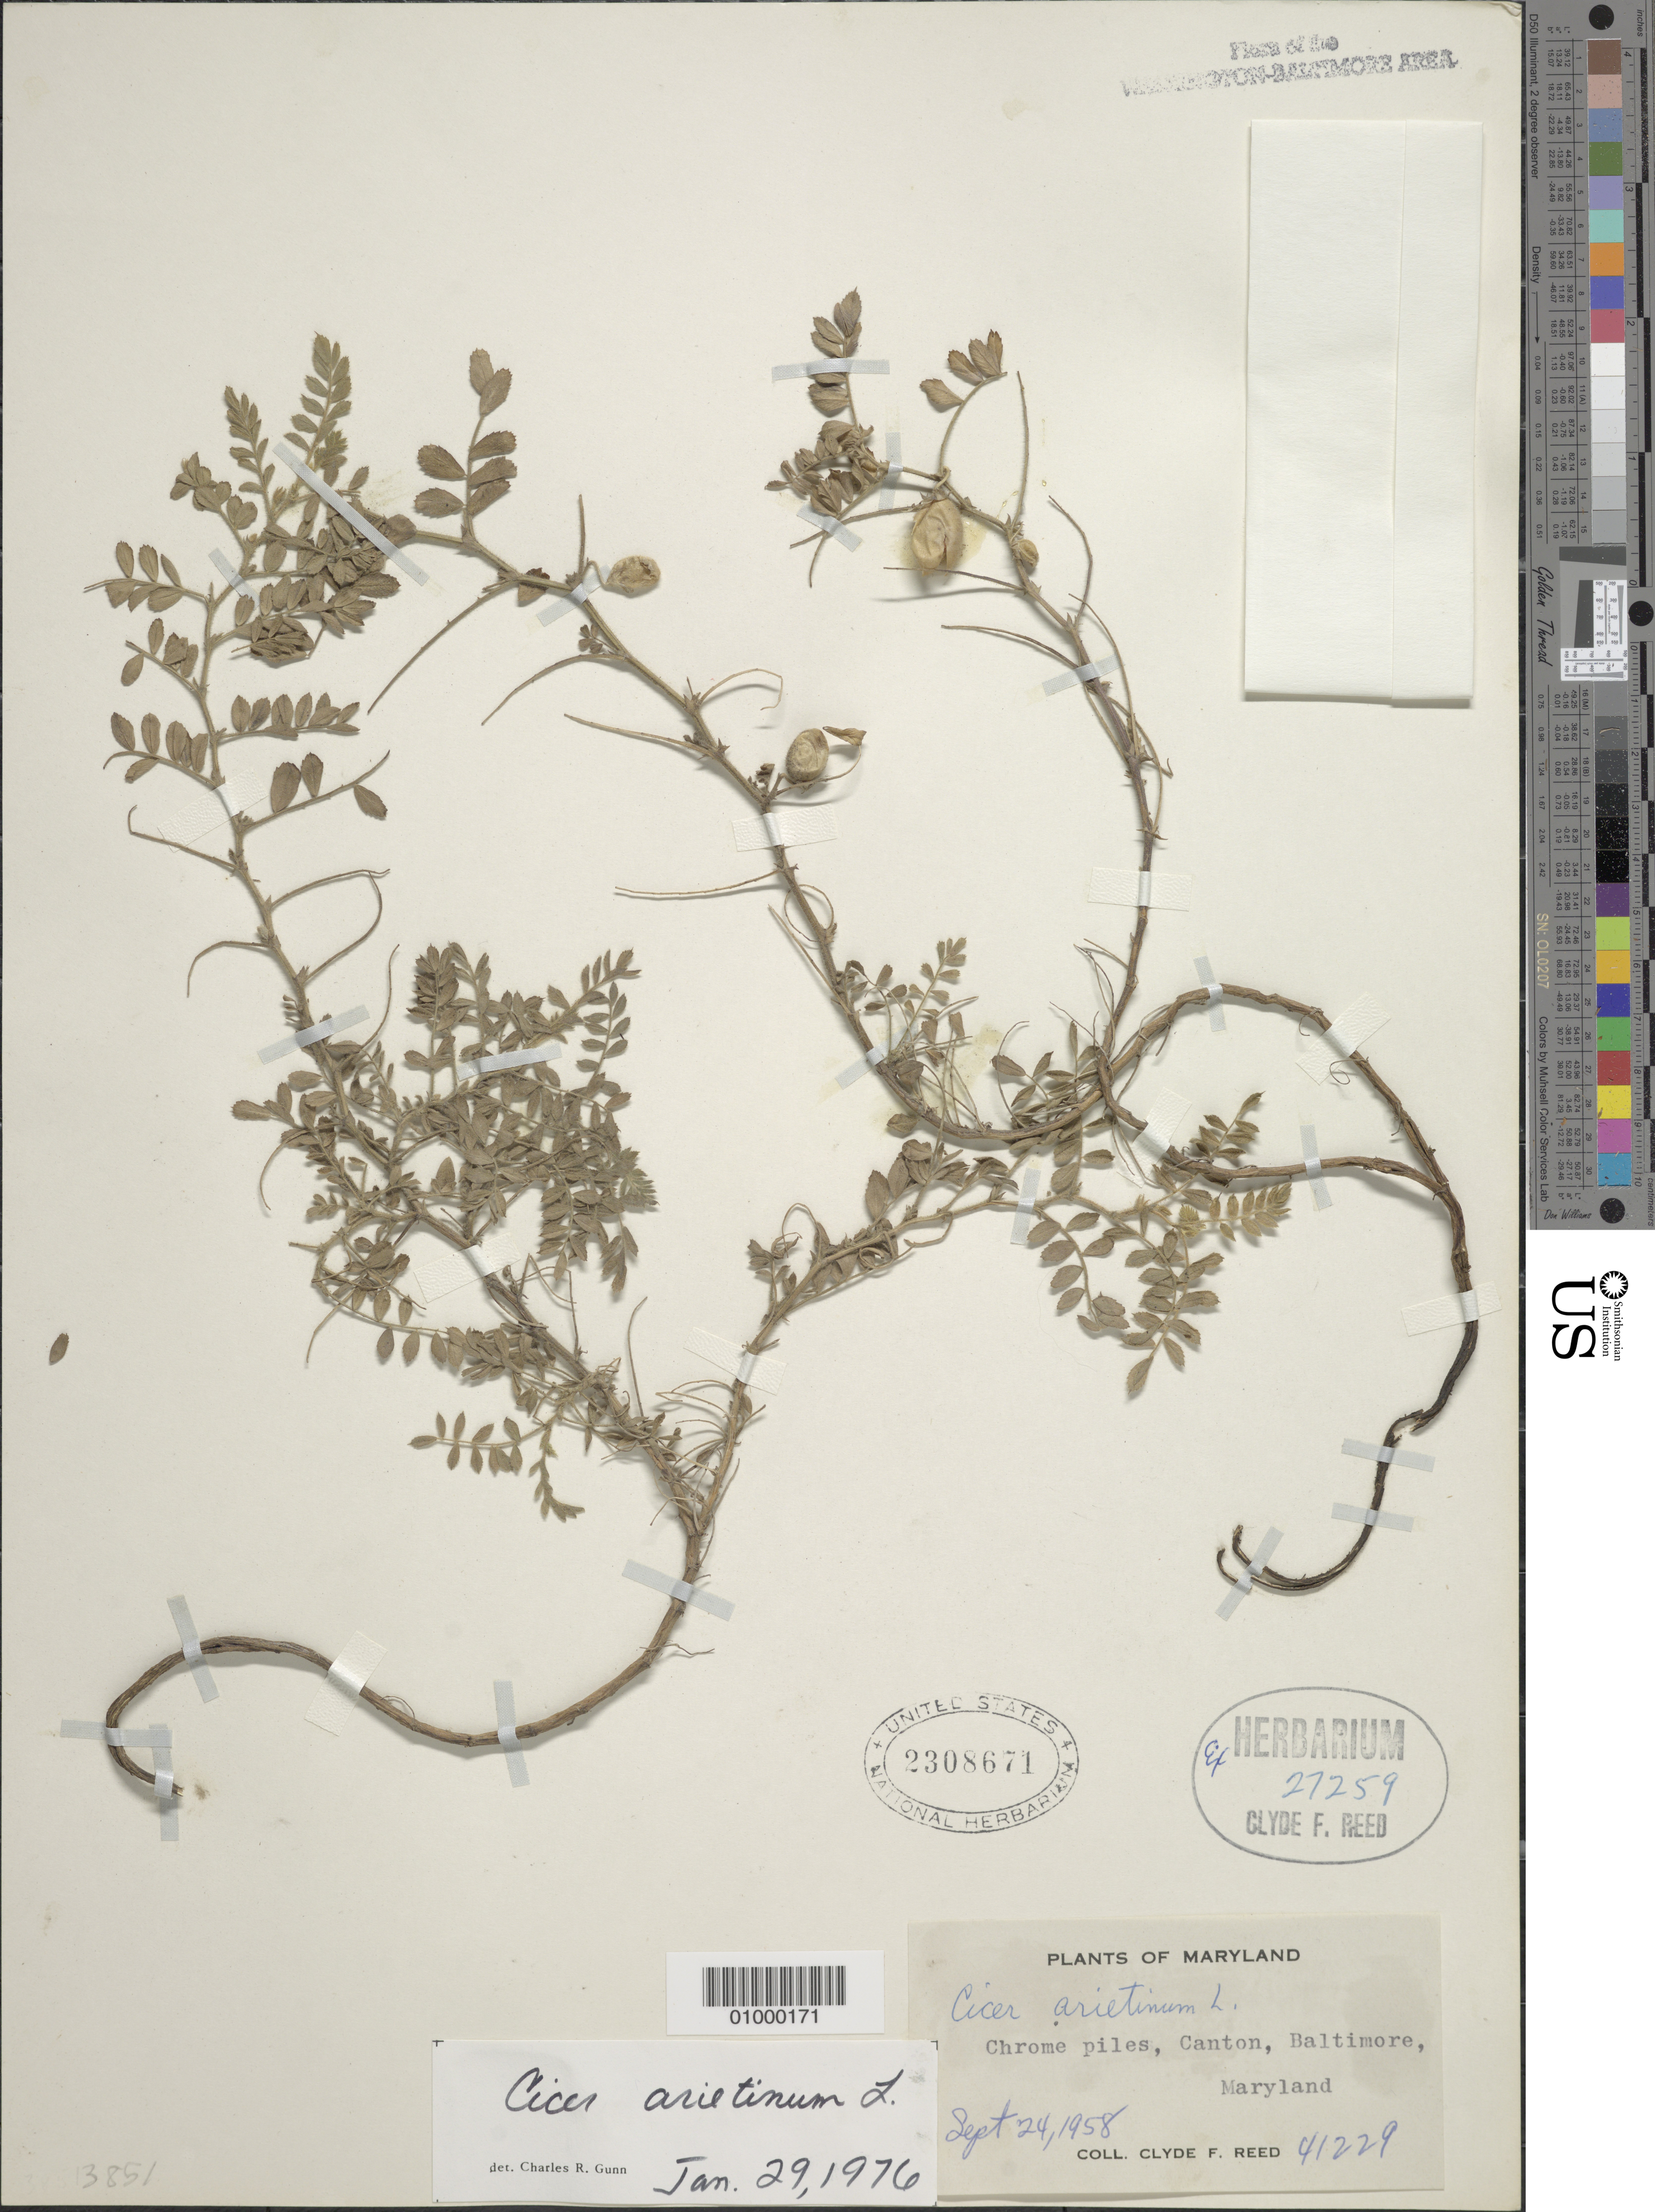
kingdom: Plantae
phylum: Tracheophyta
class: Magnoliopsida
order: Fabales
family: Fabaceae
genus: Cicer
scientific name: Cicer arietinum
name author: L.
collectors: C. F. Reed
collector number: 41229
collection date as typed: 24 Sep 1958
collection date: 1958-09-24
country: United States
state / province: Maryland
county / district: City of Baltimore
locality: Canton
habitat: chrome ore piles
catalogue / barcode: US 2308671